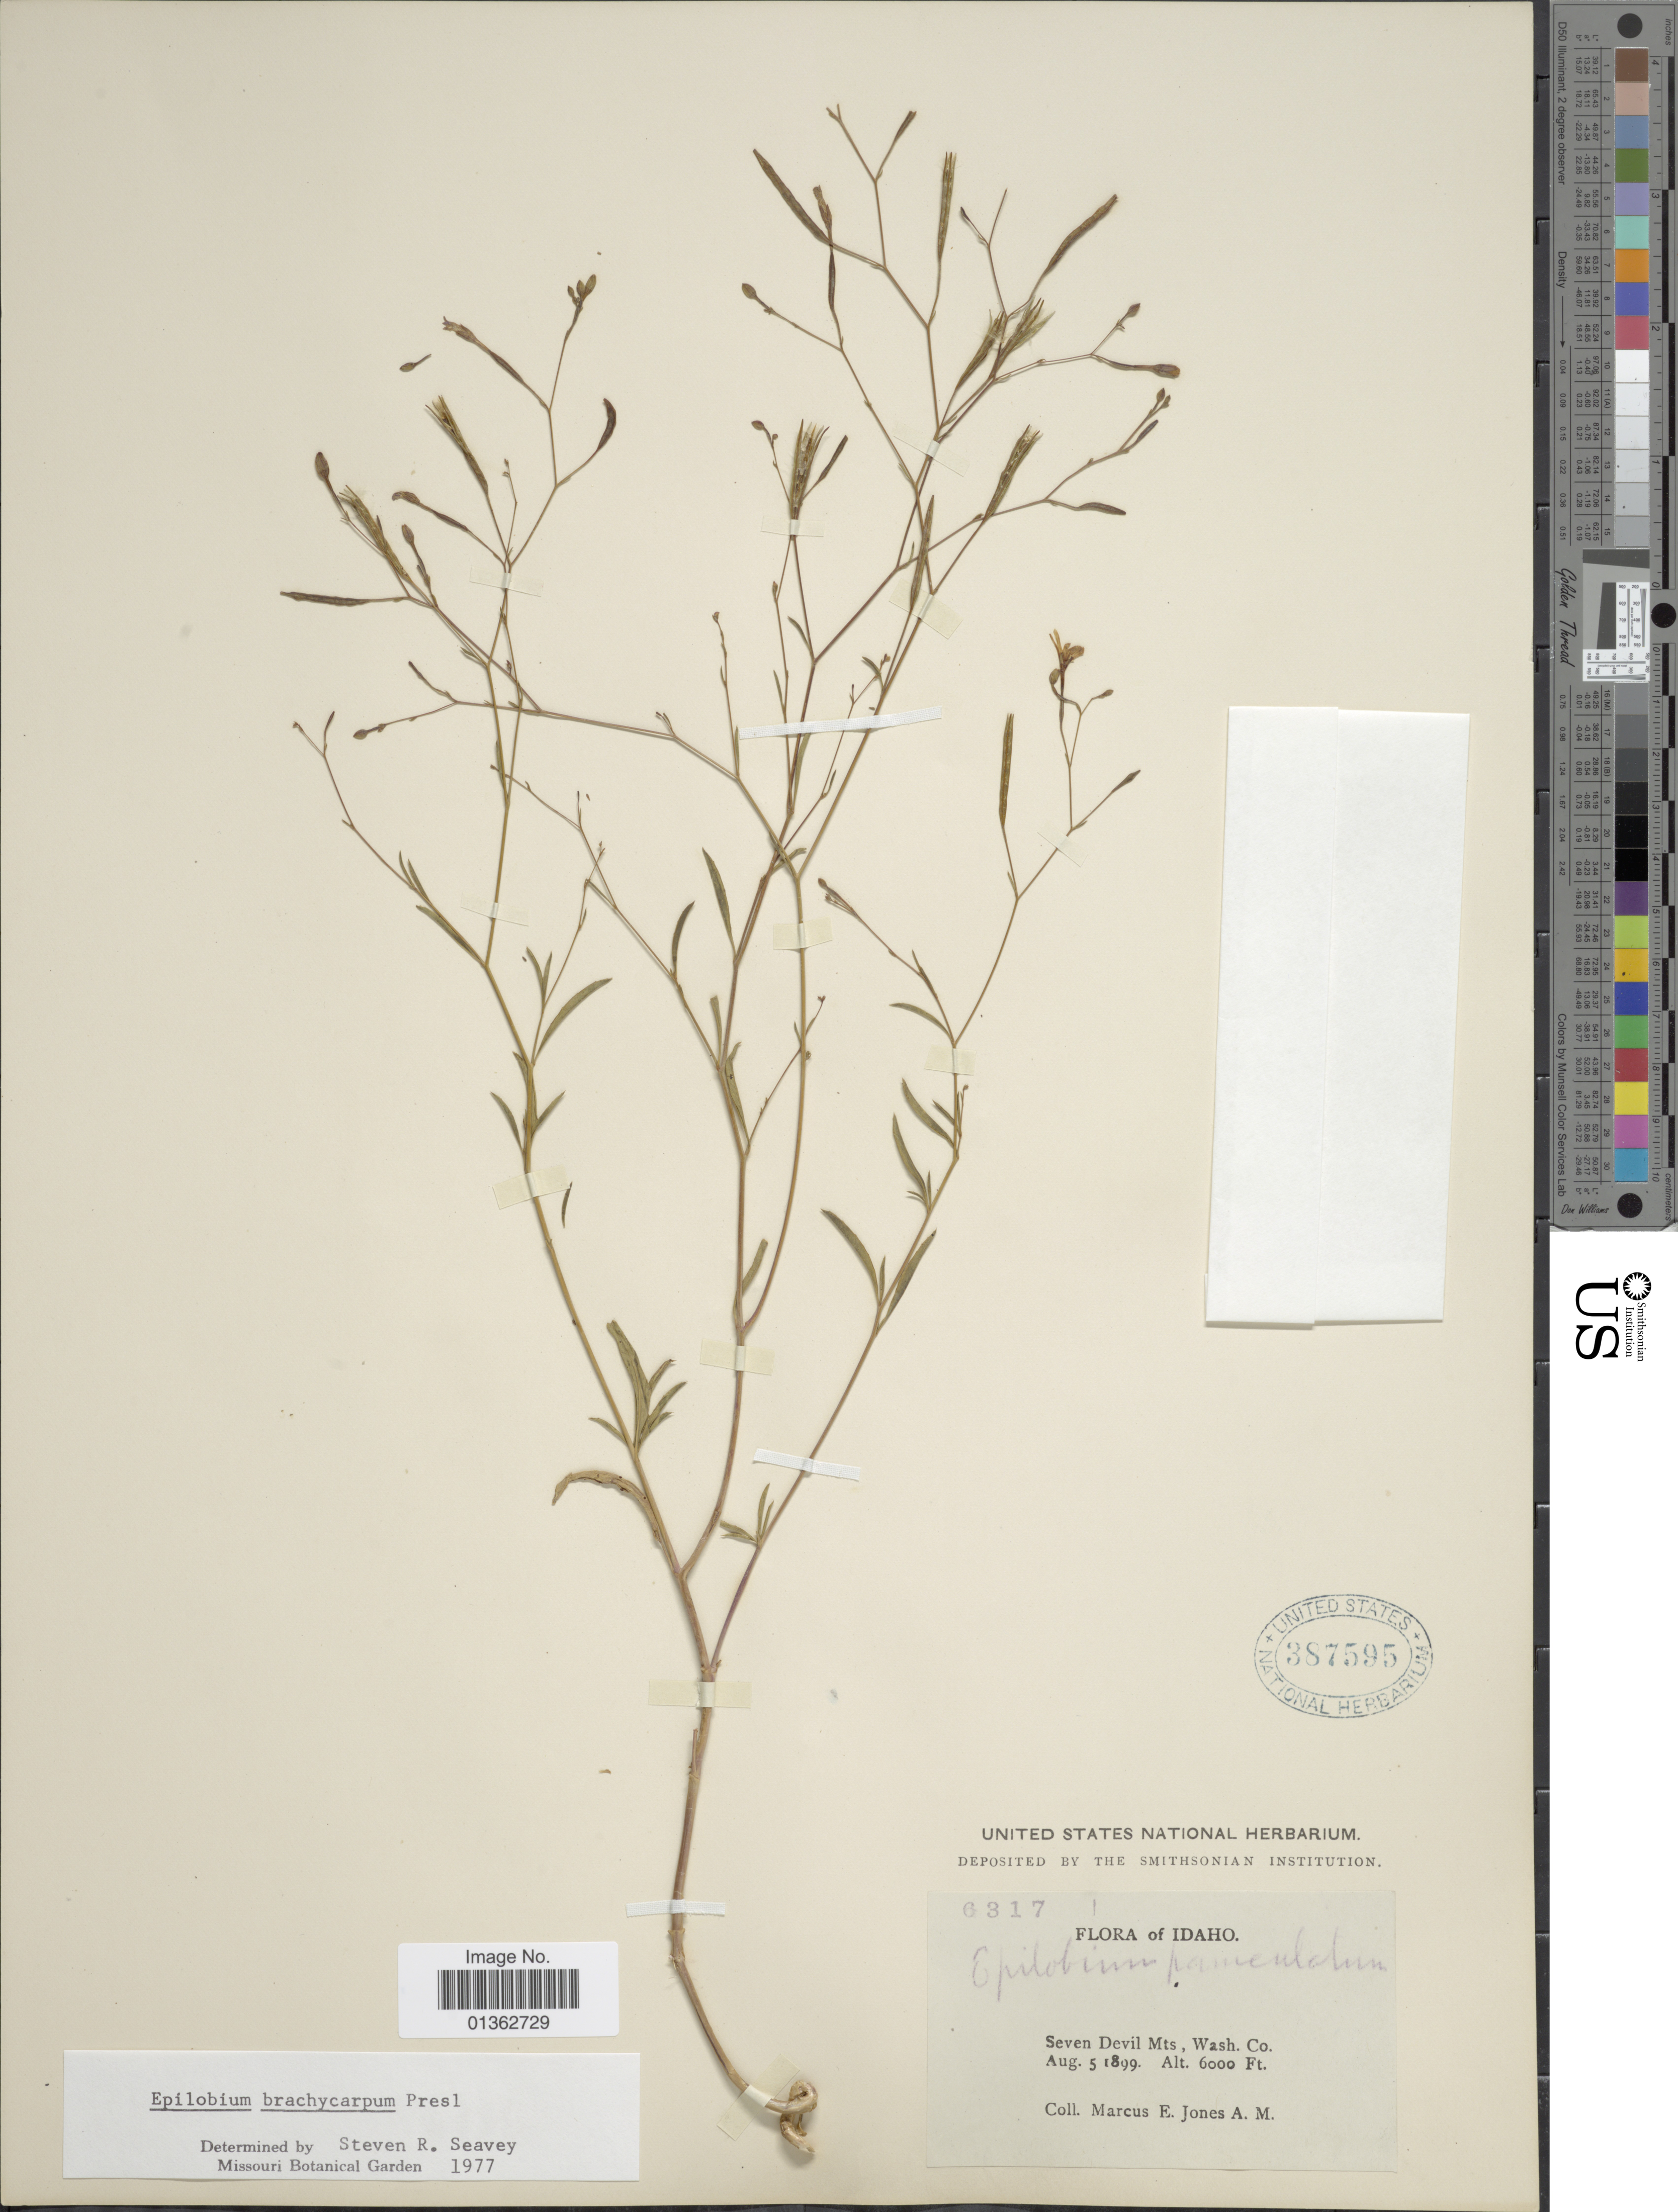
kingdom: Plantae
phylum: Tracheophyta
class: Magnoliopsida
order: Myrtales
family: Onagraceae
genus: Epilobium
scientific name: Epilobium brachycarpum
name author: C. Presl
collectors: M. E. Jones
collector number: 6317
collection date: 1899-08-05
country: United States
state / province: Idaho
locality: Seven Devil Mts, Wash. Co.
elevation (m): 1829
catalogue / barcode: US 387595